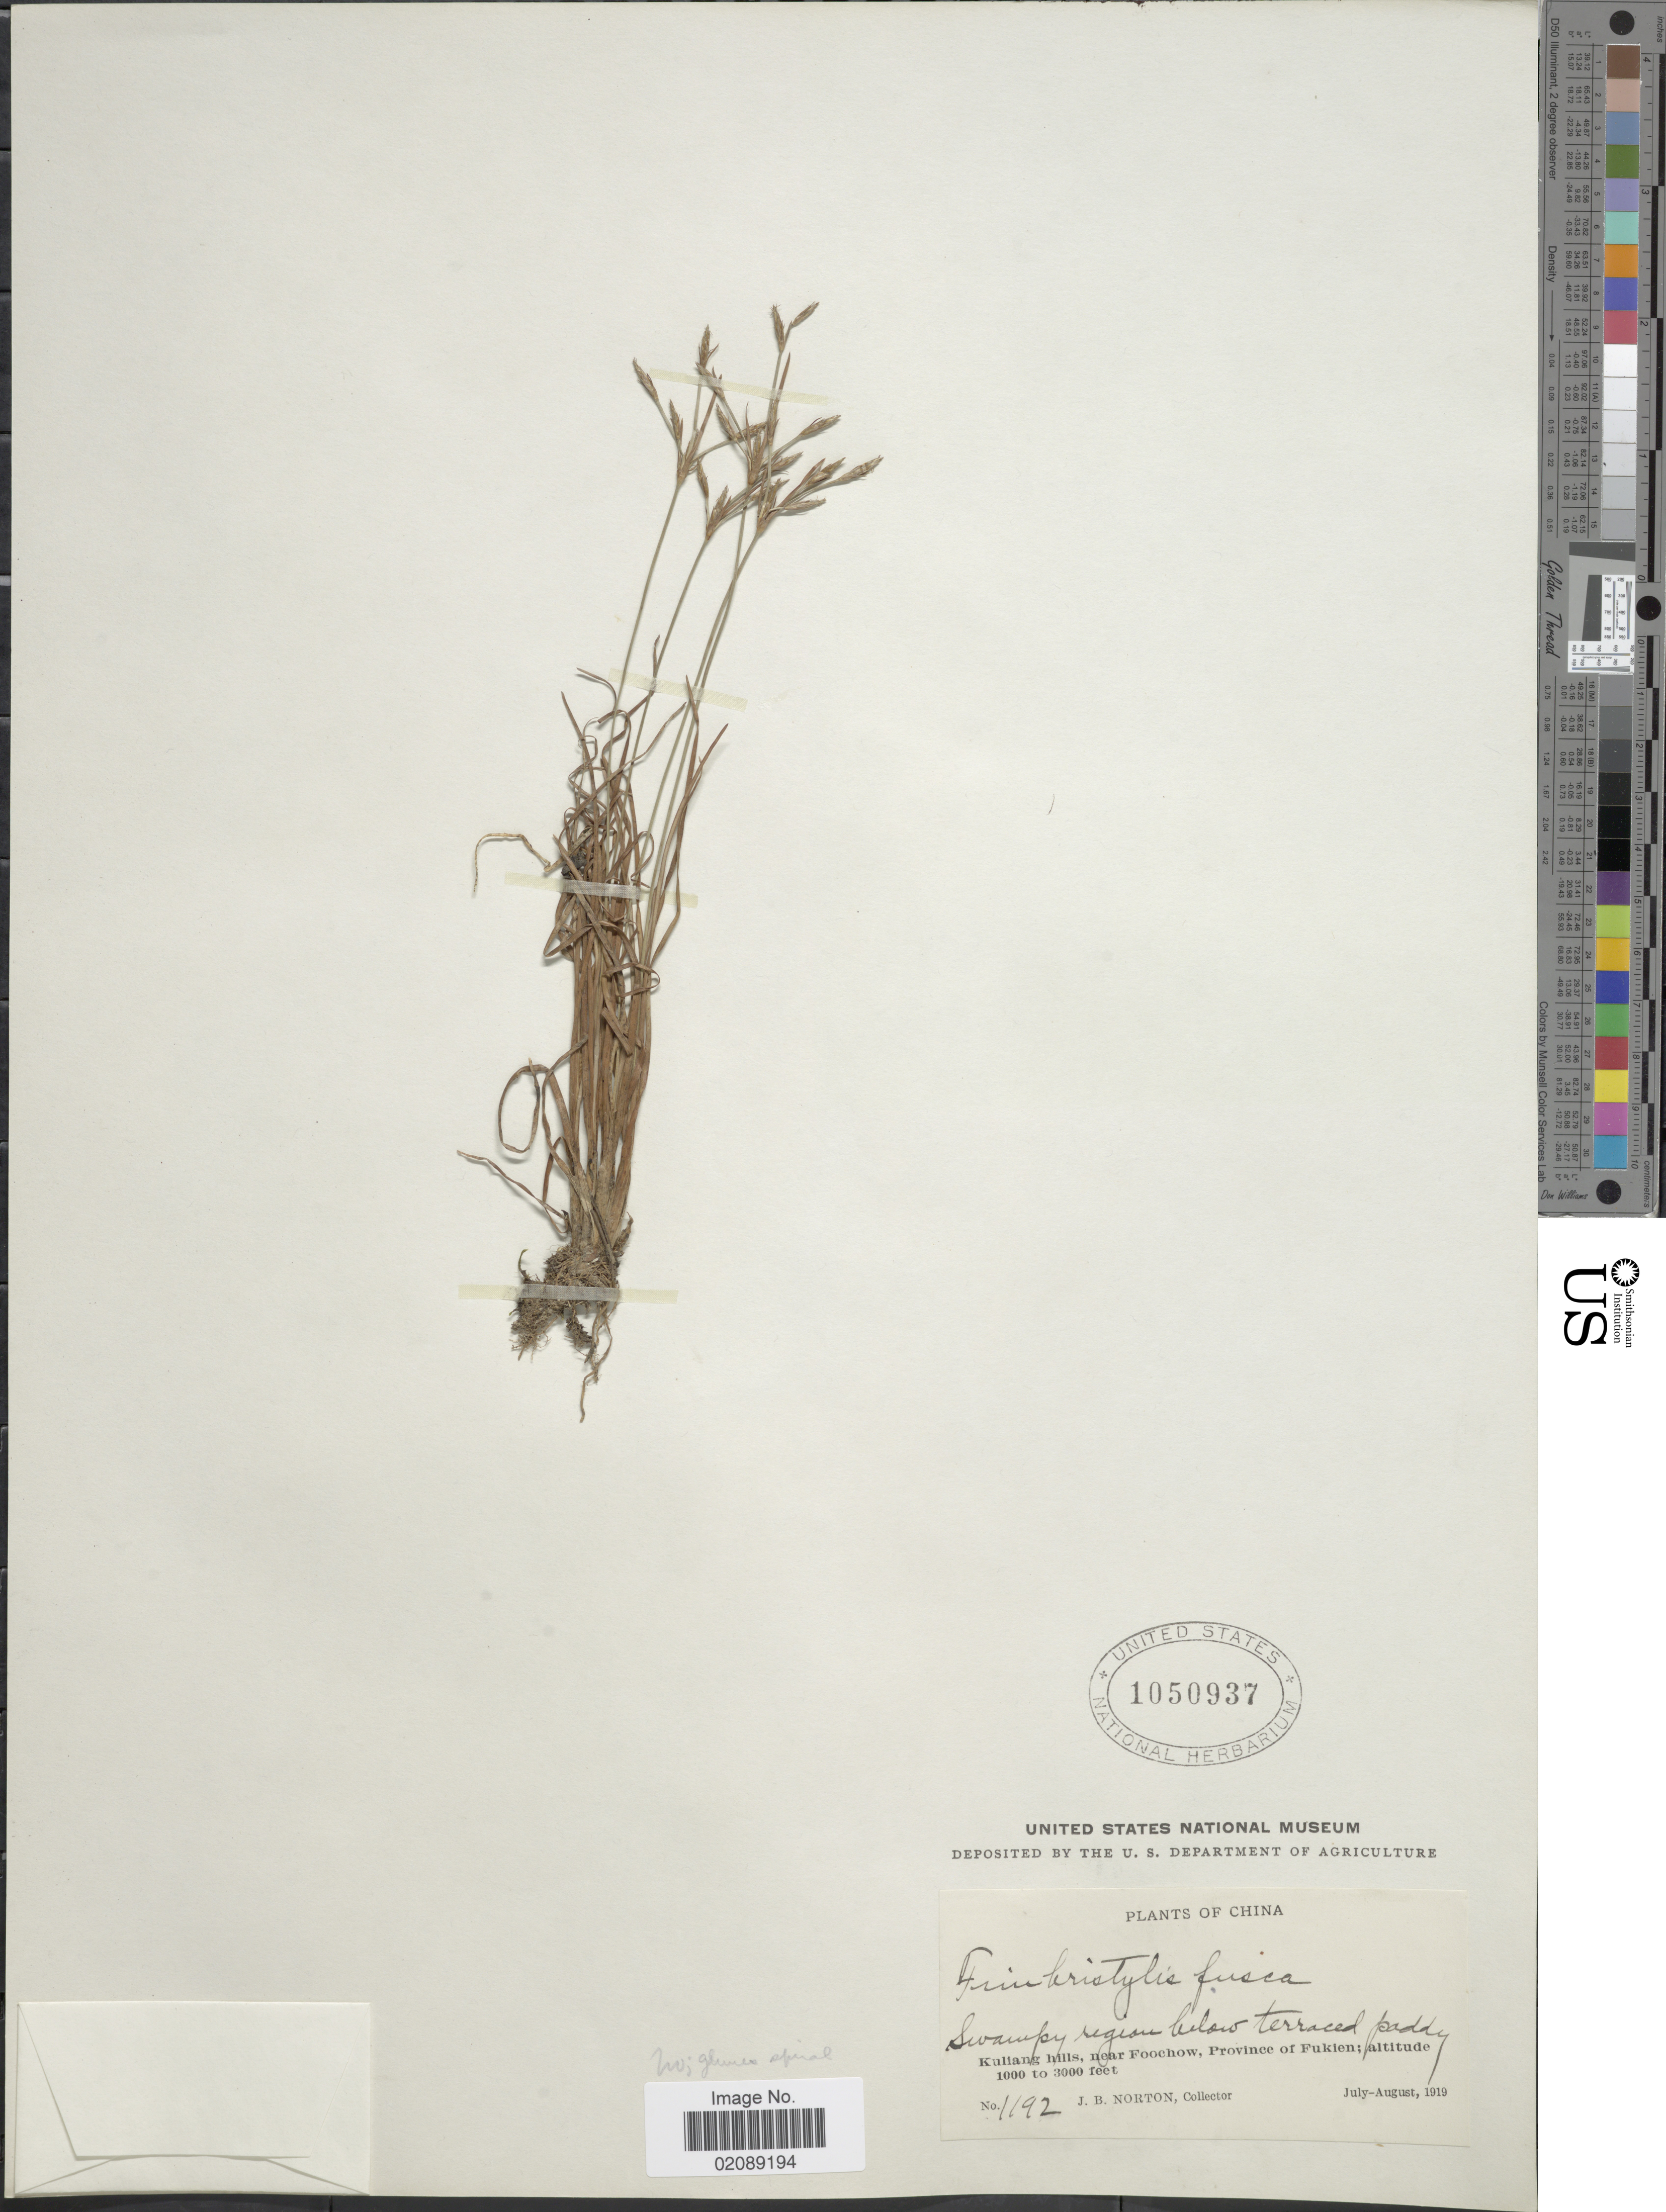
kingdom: Plantae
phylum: Tracheophyta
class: Liliopsida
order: Poales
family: Cyperaceae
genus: Fimbristylis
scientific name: Fimbristylis hookeriana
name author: Boeckeler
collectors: J. B. Norton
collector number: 1192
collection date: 1919-07/1919-08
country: China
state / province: Fujian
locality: Kuliang hills, near Foochow, Province of Fukien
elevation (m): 305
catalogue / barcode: US 1050937